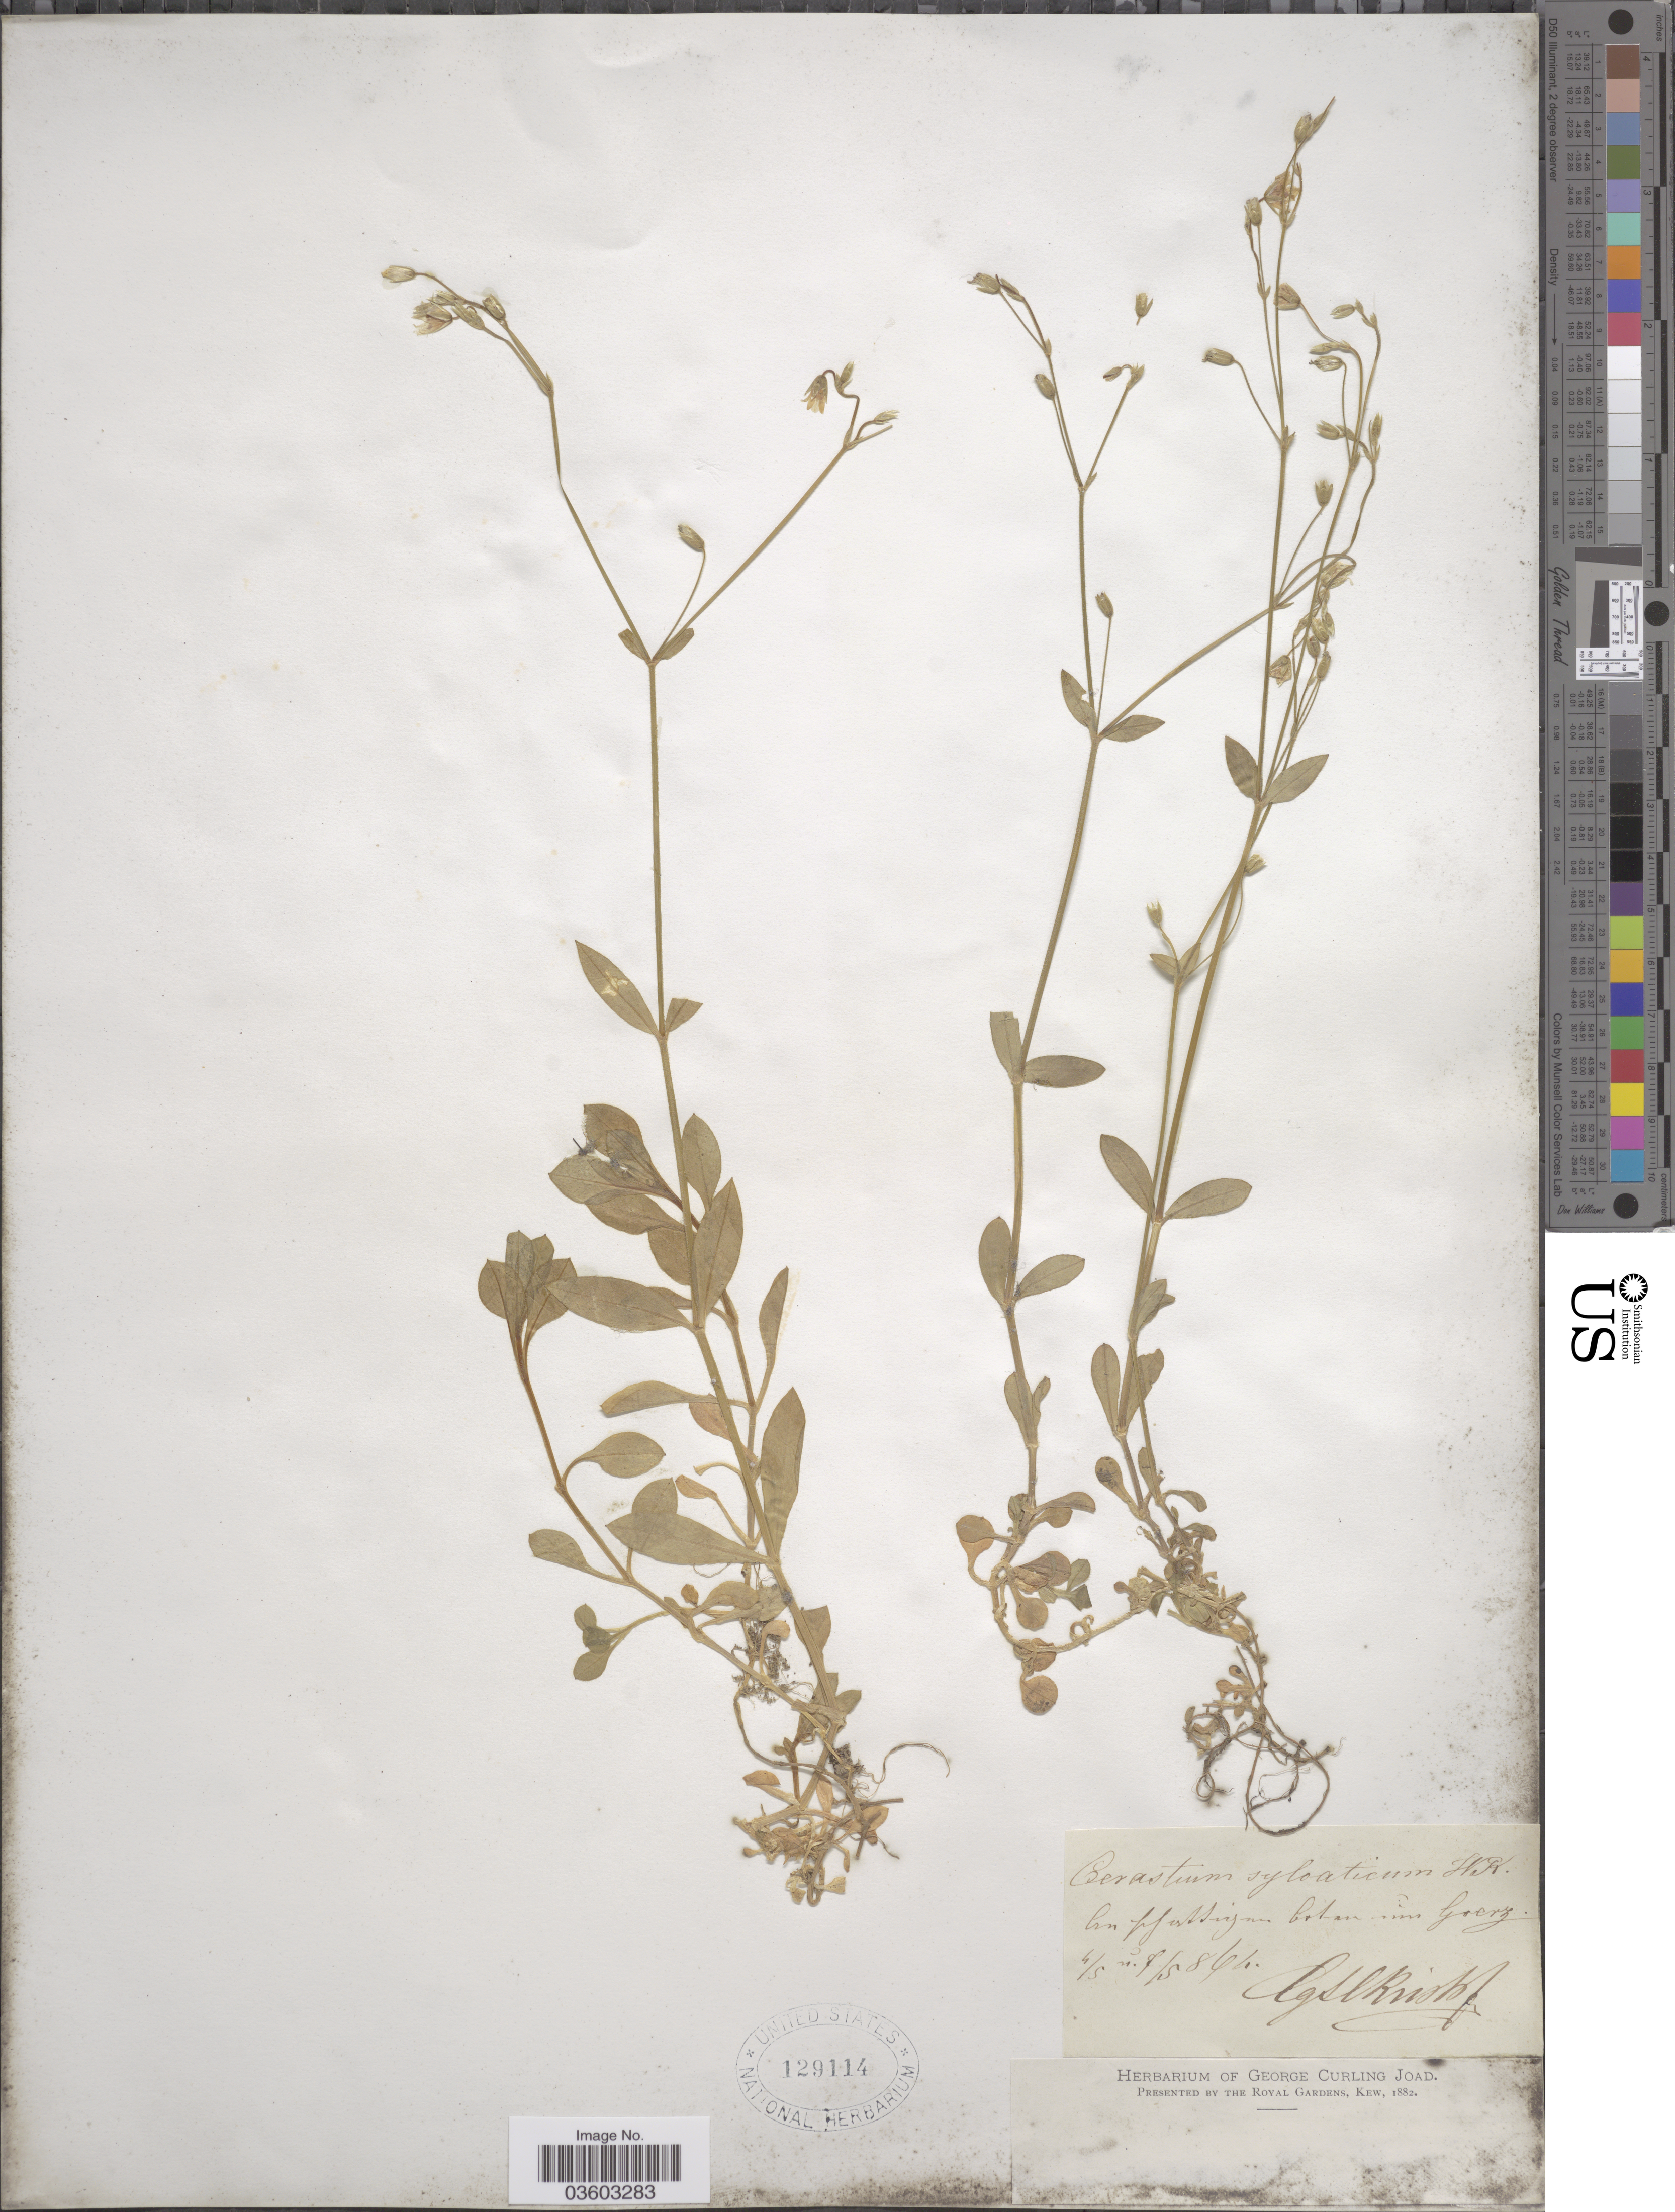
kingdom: Plantae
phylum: Tracheophyta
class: Magnoliopsida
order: Caryophyllales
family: Caryophyllaceae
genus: Cerastium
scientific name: Cerastium silvaticum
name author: Waldst. & Kit. ex Gartner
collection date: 1864-05-04/1864-05-07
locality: An pforttingen botan im Goerz. [interpreted]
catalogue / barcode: US 129114